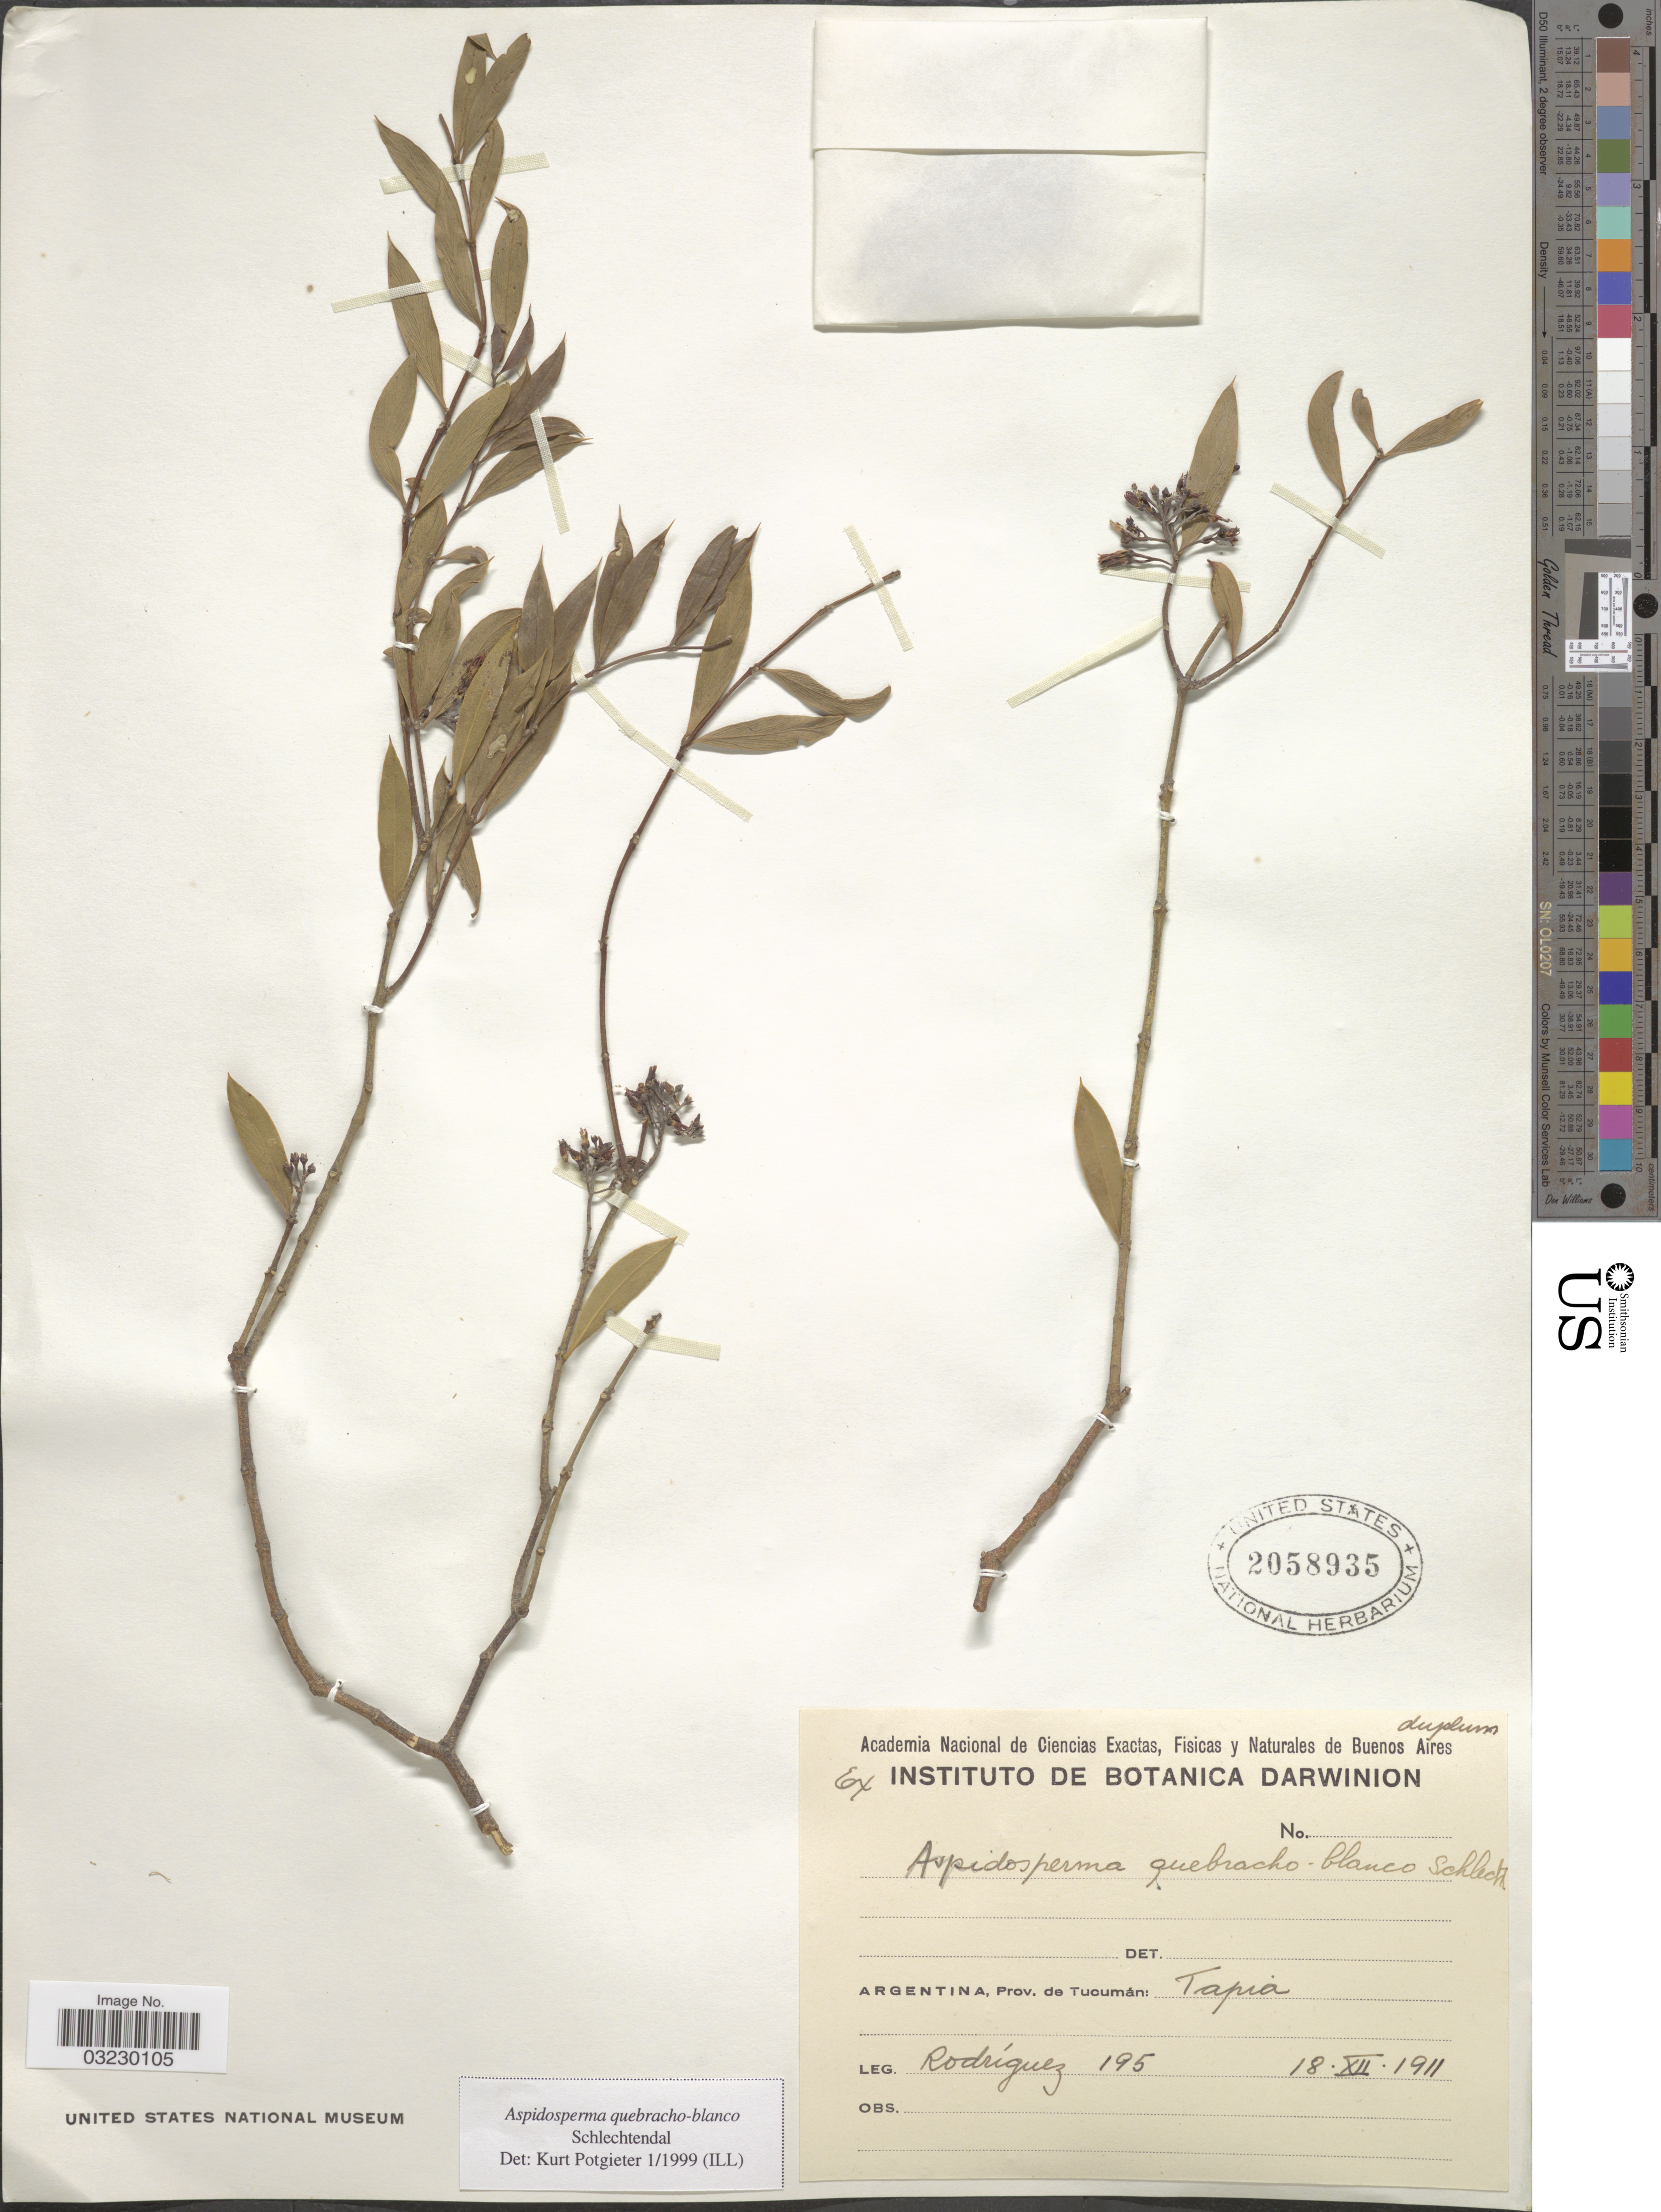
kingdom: Plantae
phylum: Tracheophyta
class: Magnoliopsida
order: Gentianales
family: Apocynaceae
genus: Aspidosperma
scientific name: Aspidosperma quebracho-blanco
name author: Schltdl.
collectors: Rodriguez, --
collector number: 195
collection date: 1911-12-18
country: Argentina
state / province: Tucuman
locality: Tapia.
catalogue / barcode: US 2058935